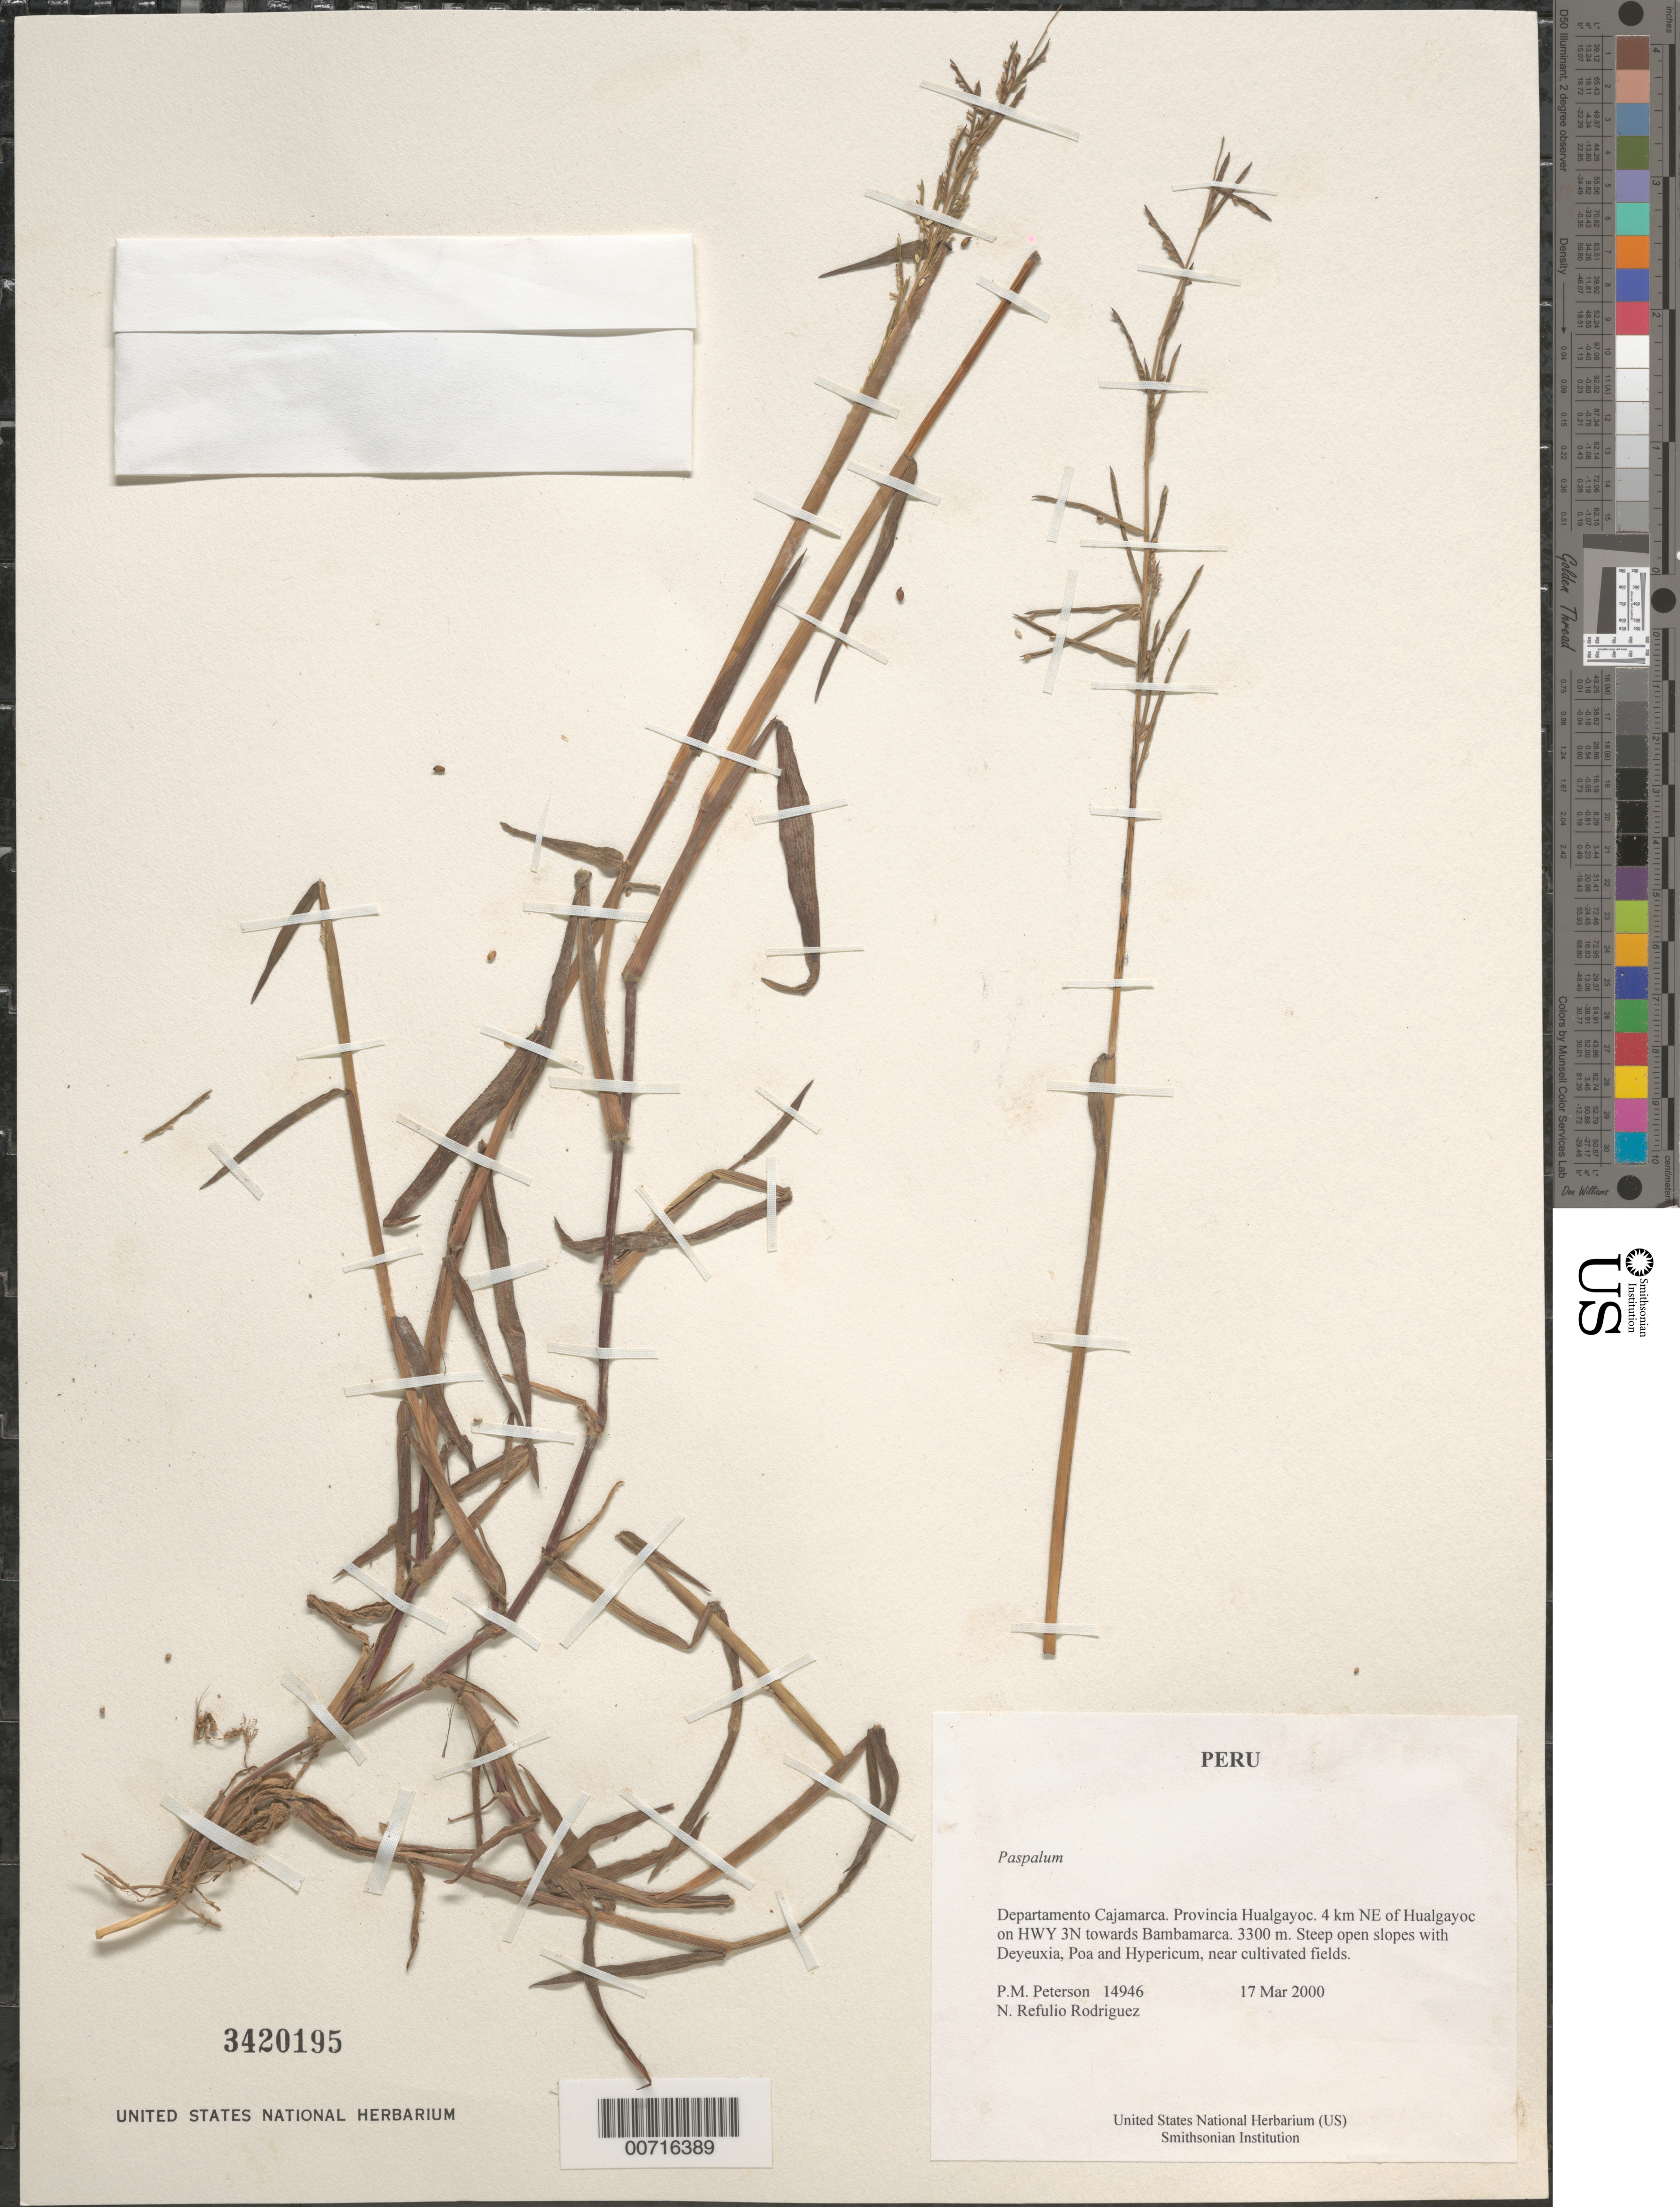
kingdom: Plantae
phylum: Tracheophyta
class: Liliopsida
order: Poales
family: Poaceae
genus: Paspalum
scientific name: Paspalum sp.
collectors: P. M. Peterson & N. Refulio-Rodríguez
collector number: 14946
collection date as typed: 17 Mar 2000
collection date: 2000-03-17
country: Peru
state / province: Cajamarca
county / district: Hualgayoc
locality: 4 km NE of Hualgayoc on HWY 3N towards Bambamarca.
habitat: Steep open slopes with Deyeuxia, Poa and Hypericum, near cultivated fields.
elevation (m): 3300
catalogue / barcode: US 3420195